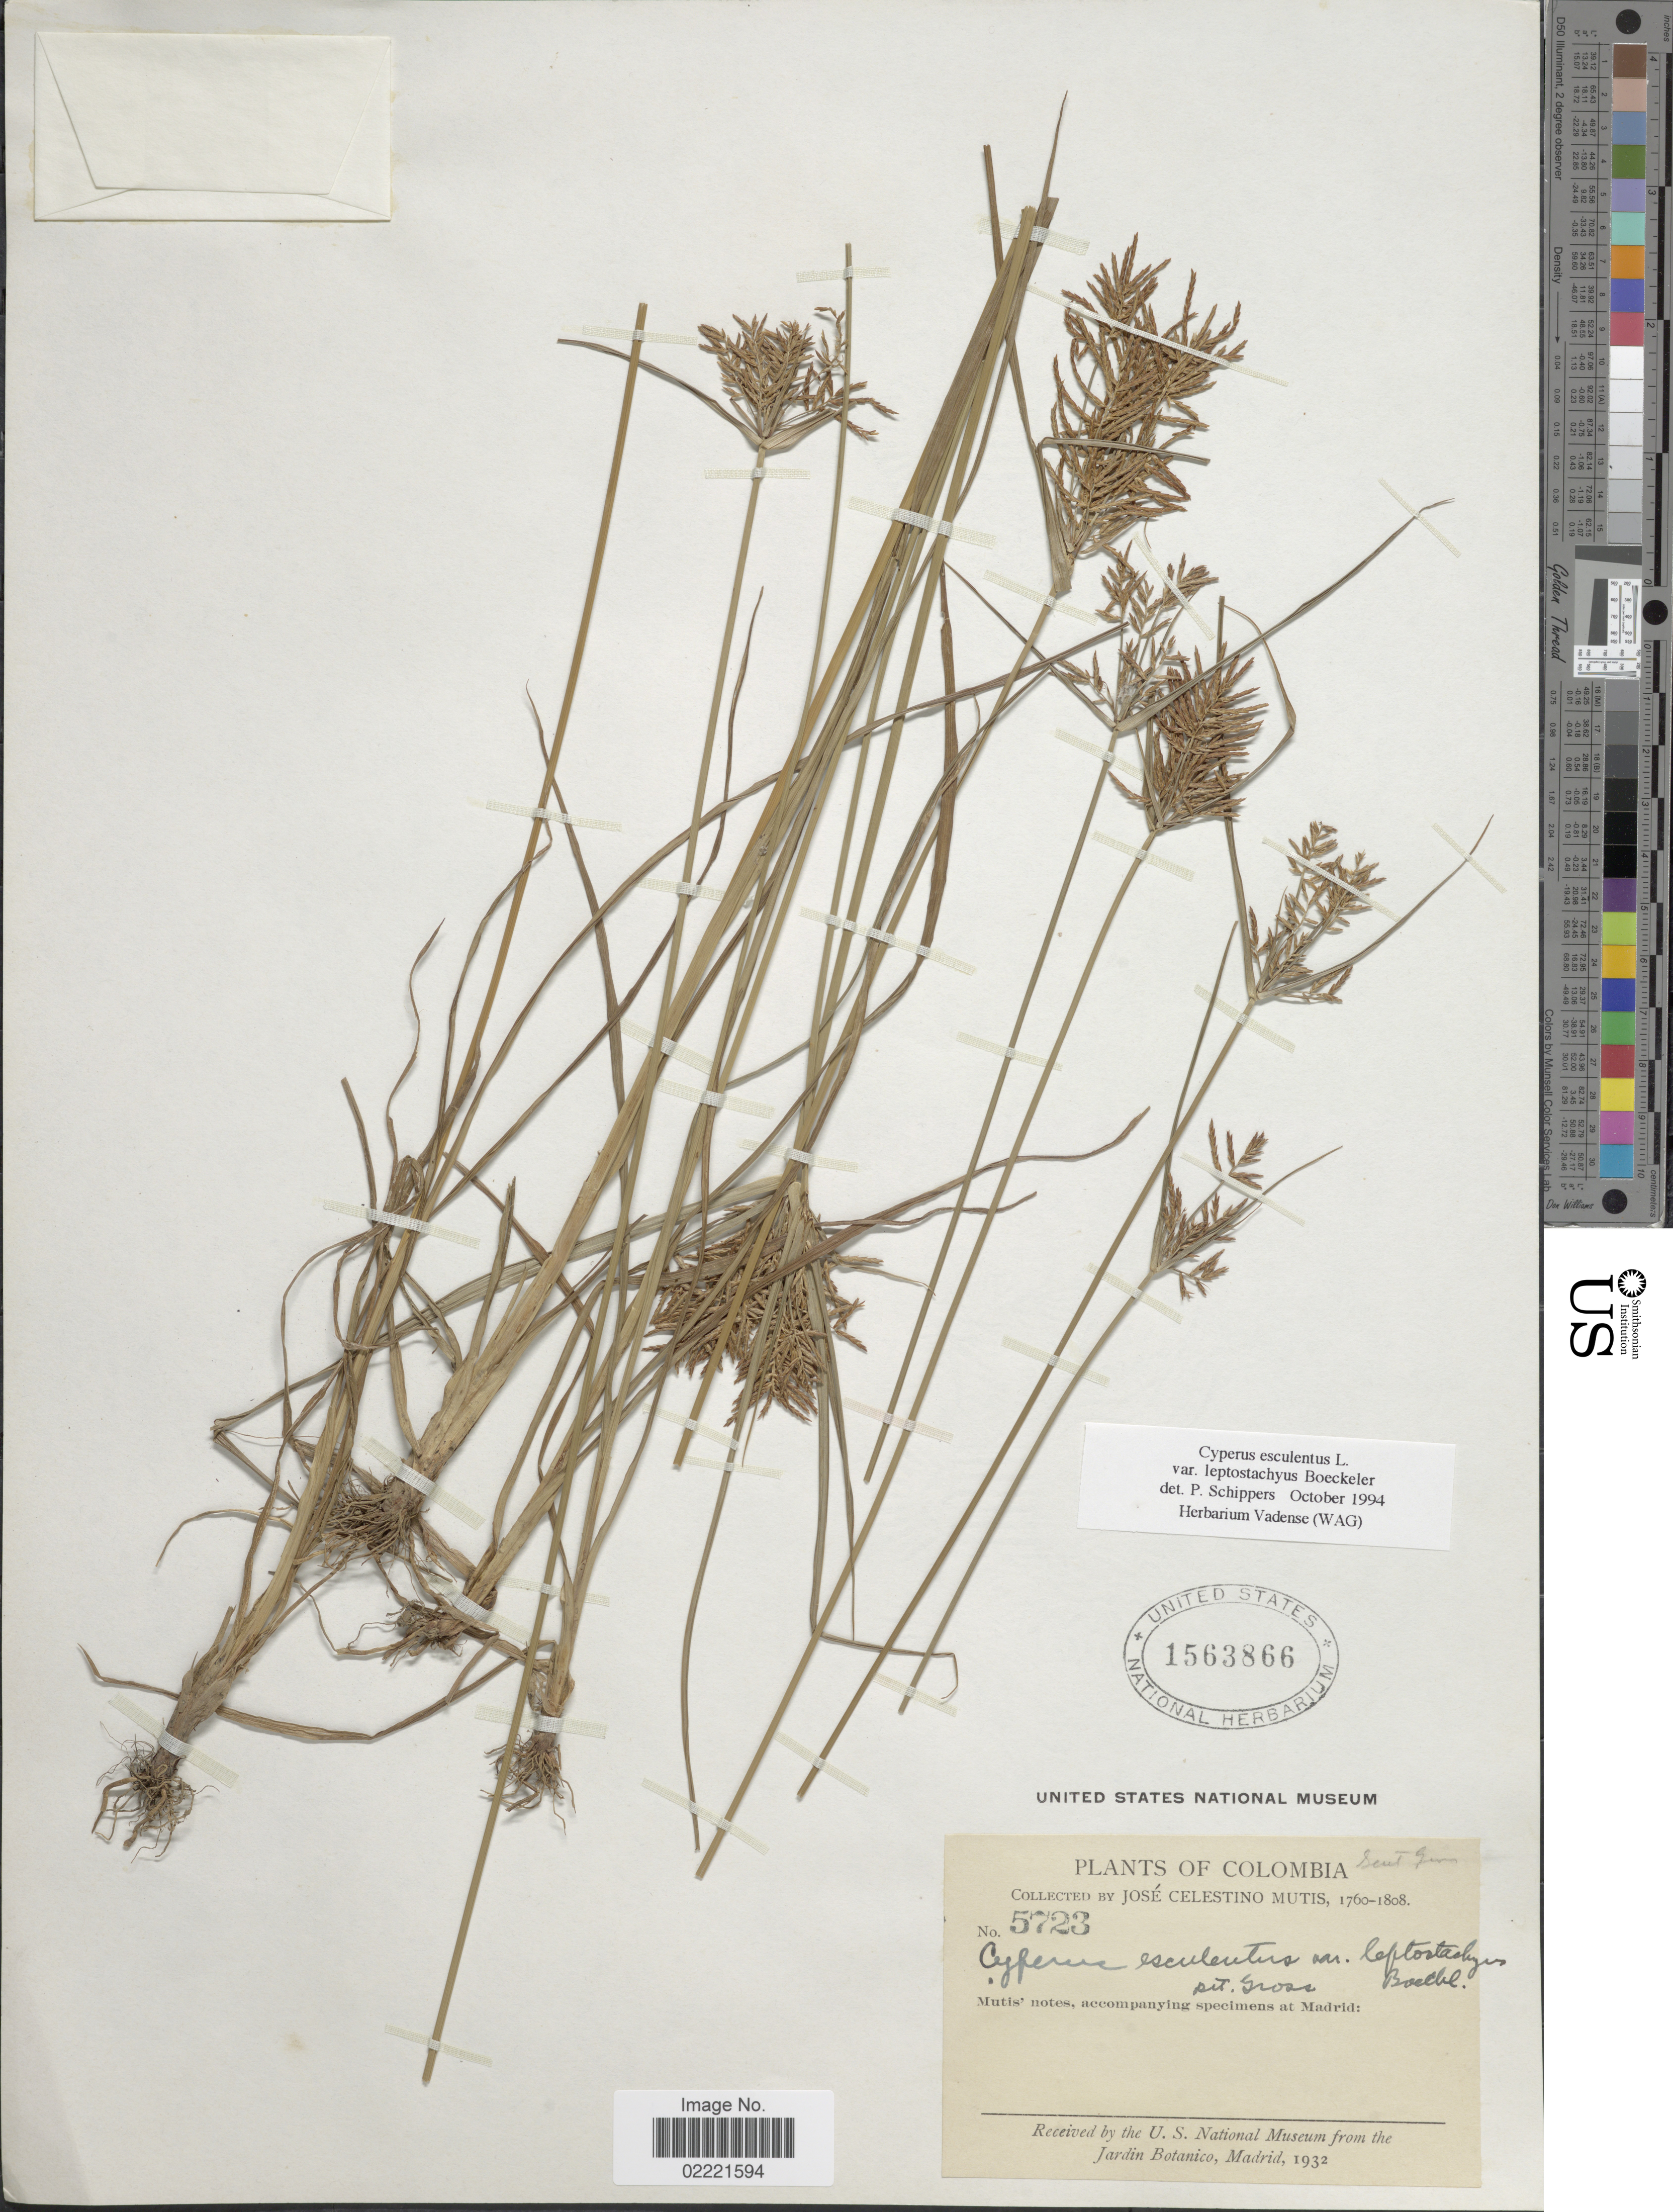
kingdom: Plantae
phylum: Tracheophyta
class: Liliopsida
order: Poales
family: Cyperaceae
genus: Cyperus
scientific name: Cyperus esculentus var. leptostachyus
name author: Boeckeler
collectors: J. C. B. Mutis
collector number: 5723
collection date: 1760/1808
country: Colombia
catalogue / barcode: US 1563866